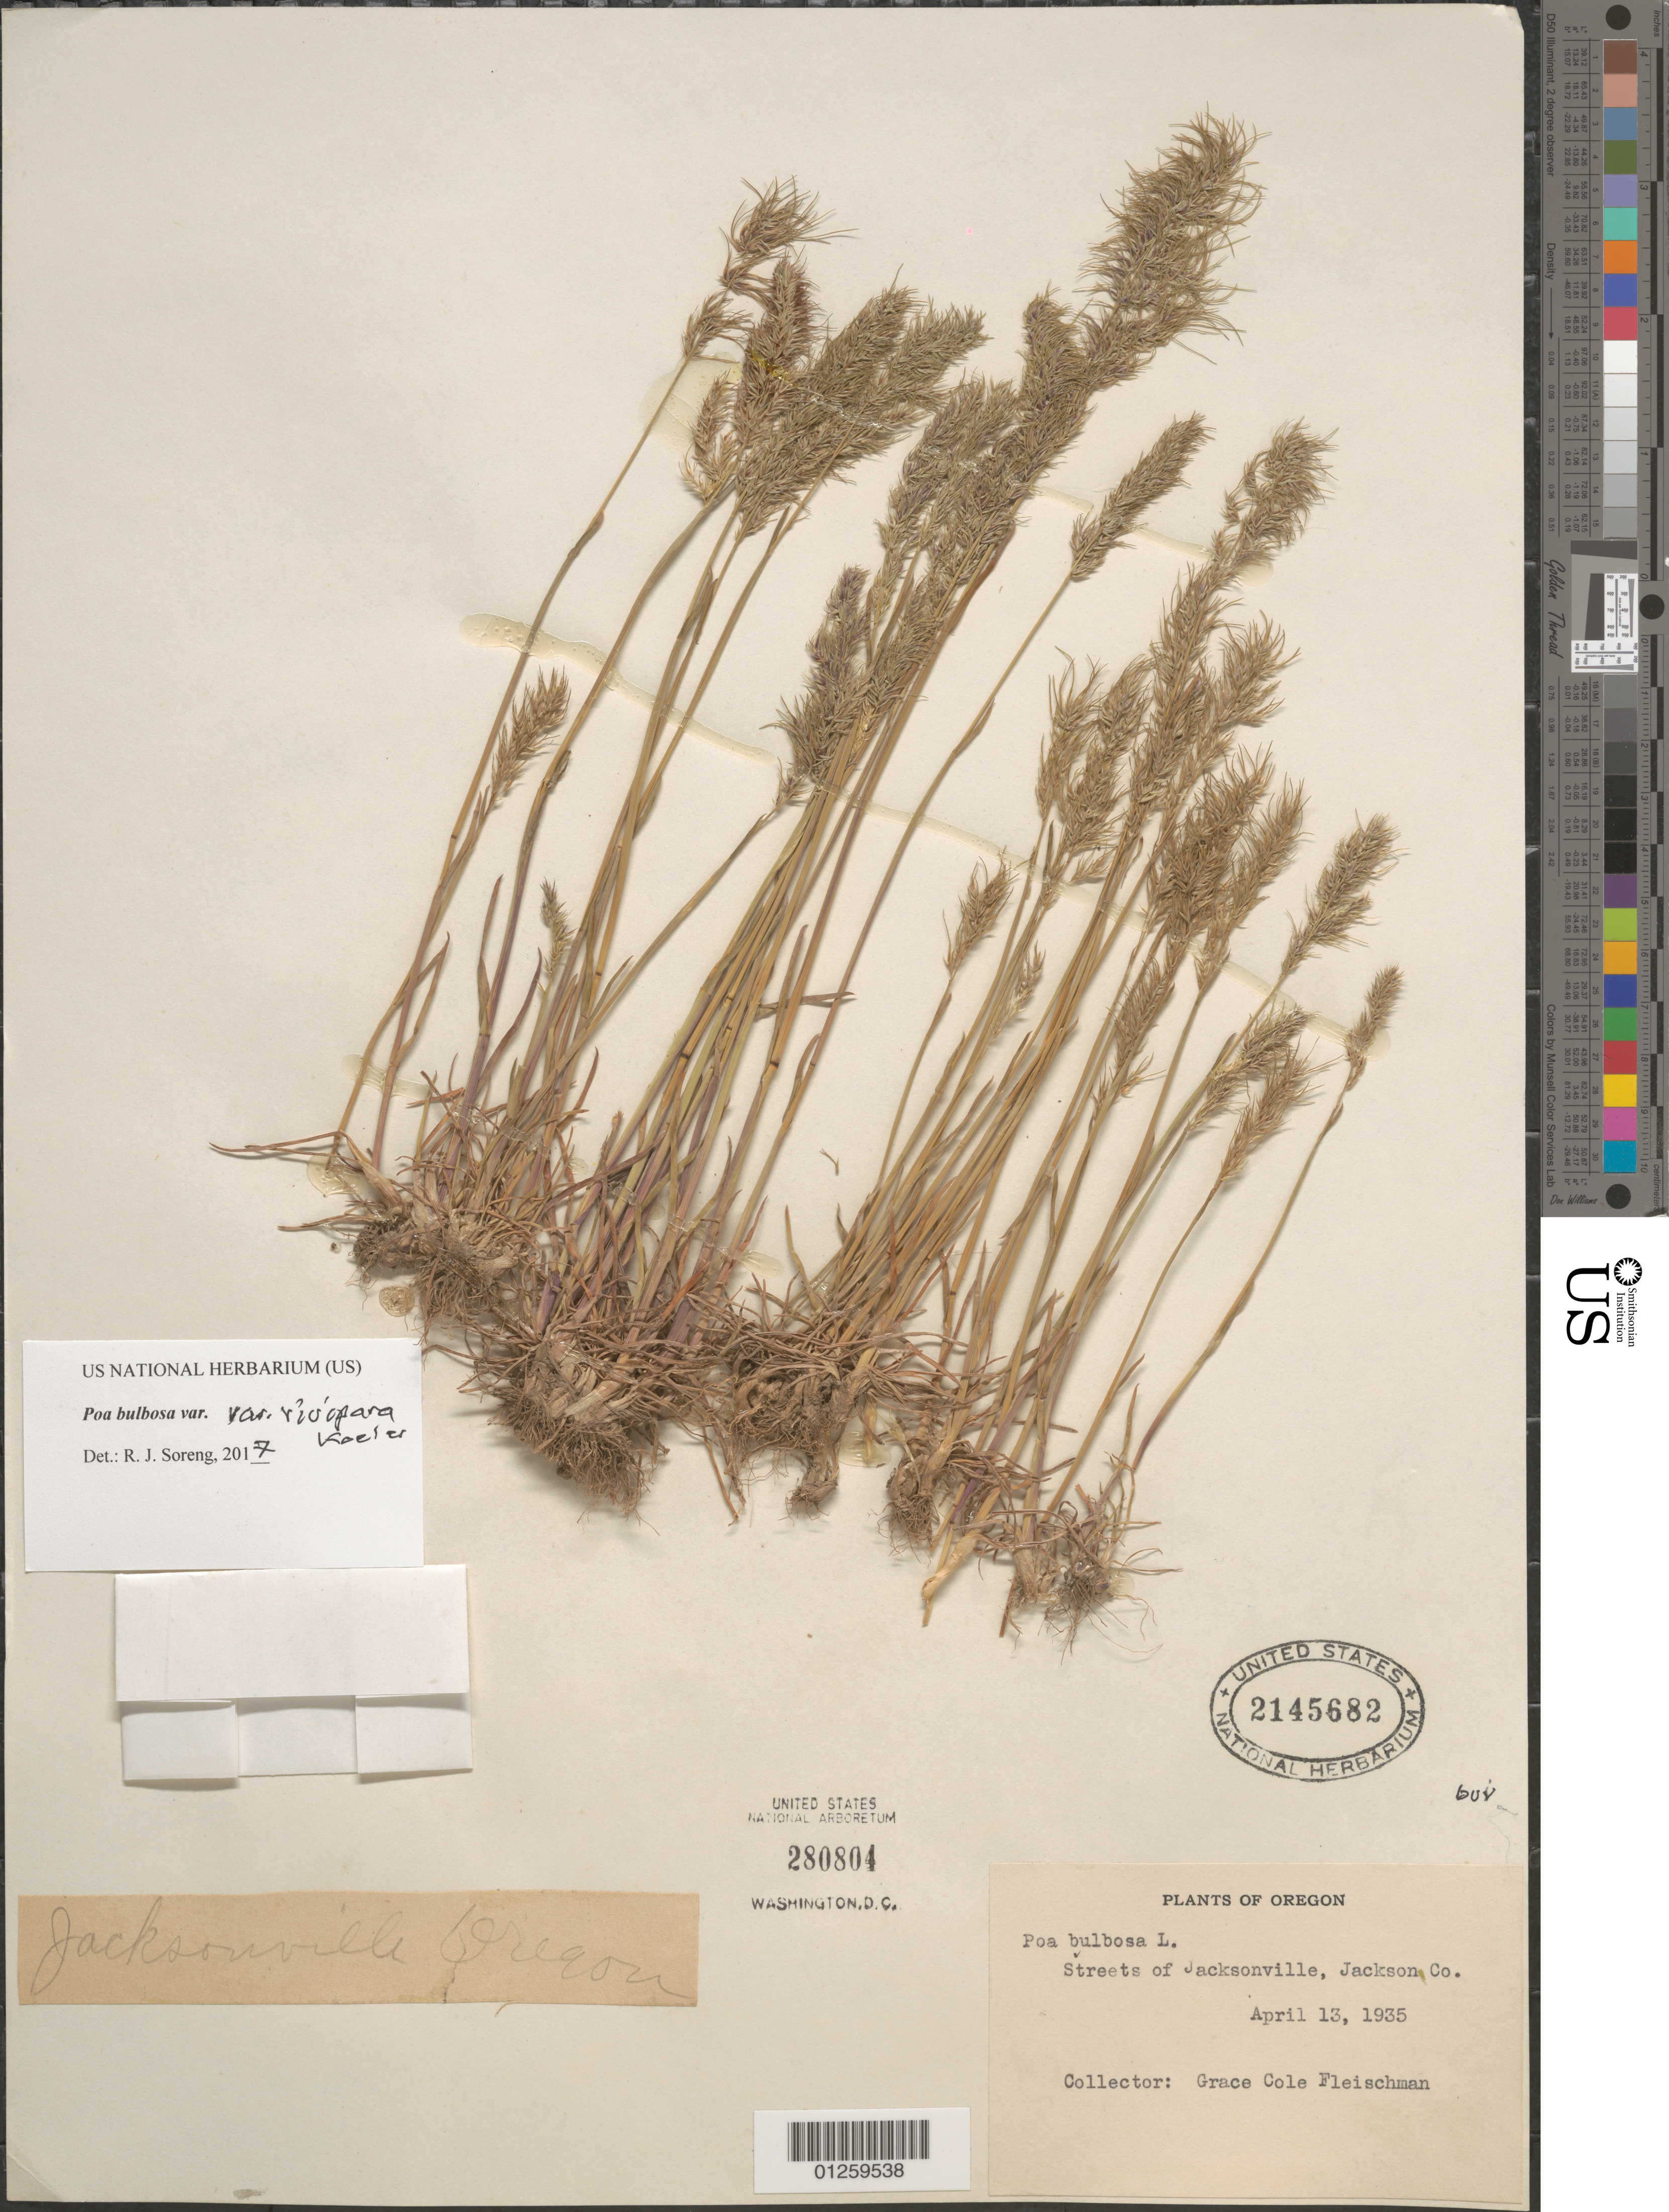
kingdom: Plantae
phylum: Tracheophyta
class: Liliopsida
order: Poales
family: Poaceae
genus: Poa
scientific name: Poa bulbosa subsp. bulbosa var. vivipara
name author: Koeler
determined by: Soreng, Robert J., Research Associate (BOT), Smithsonian Institution - National Museum of Natural History (UNITED STATES)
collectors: G. Fleischman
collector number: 280804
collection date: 1935-04-13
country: United States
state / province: Oregon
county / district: Jackson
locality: Streets of Jacksonville.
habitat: streets of Jacksonville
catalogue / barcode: US 2145682